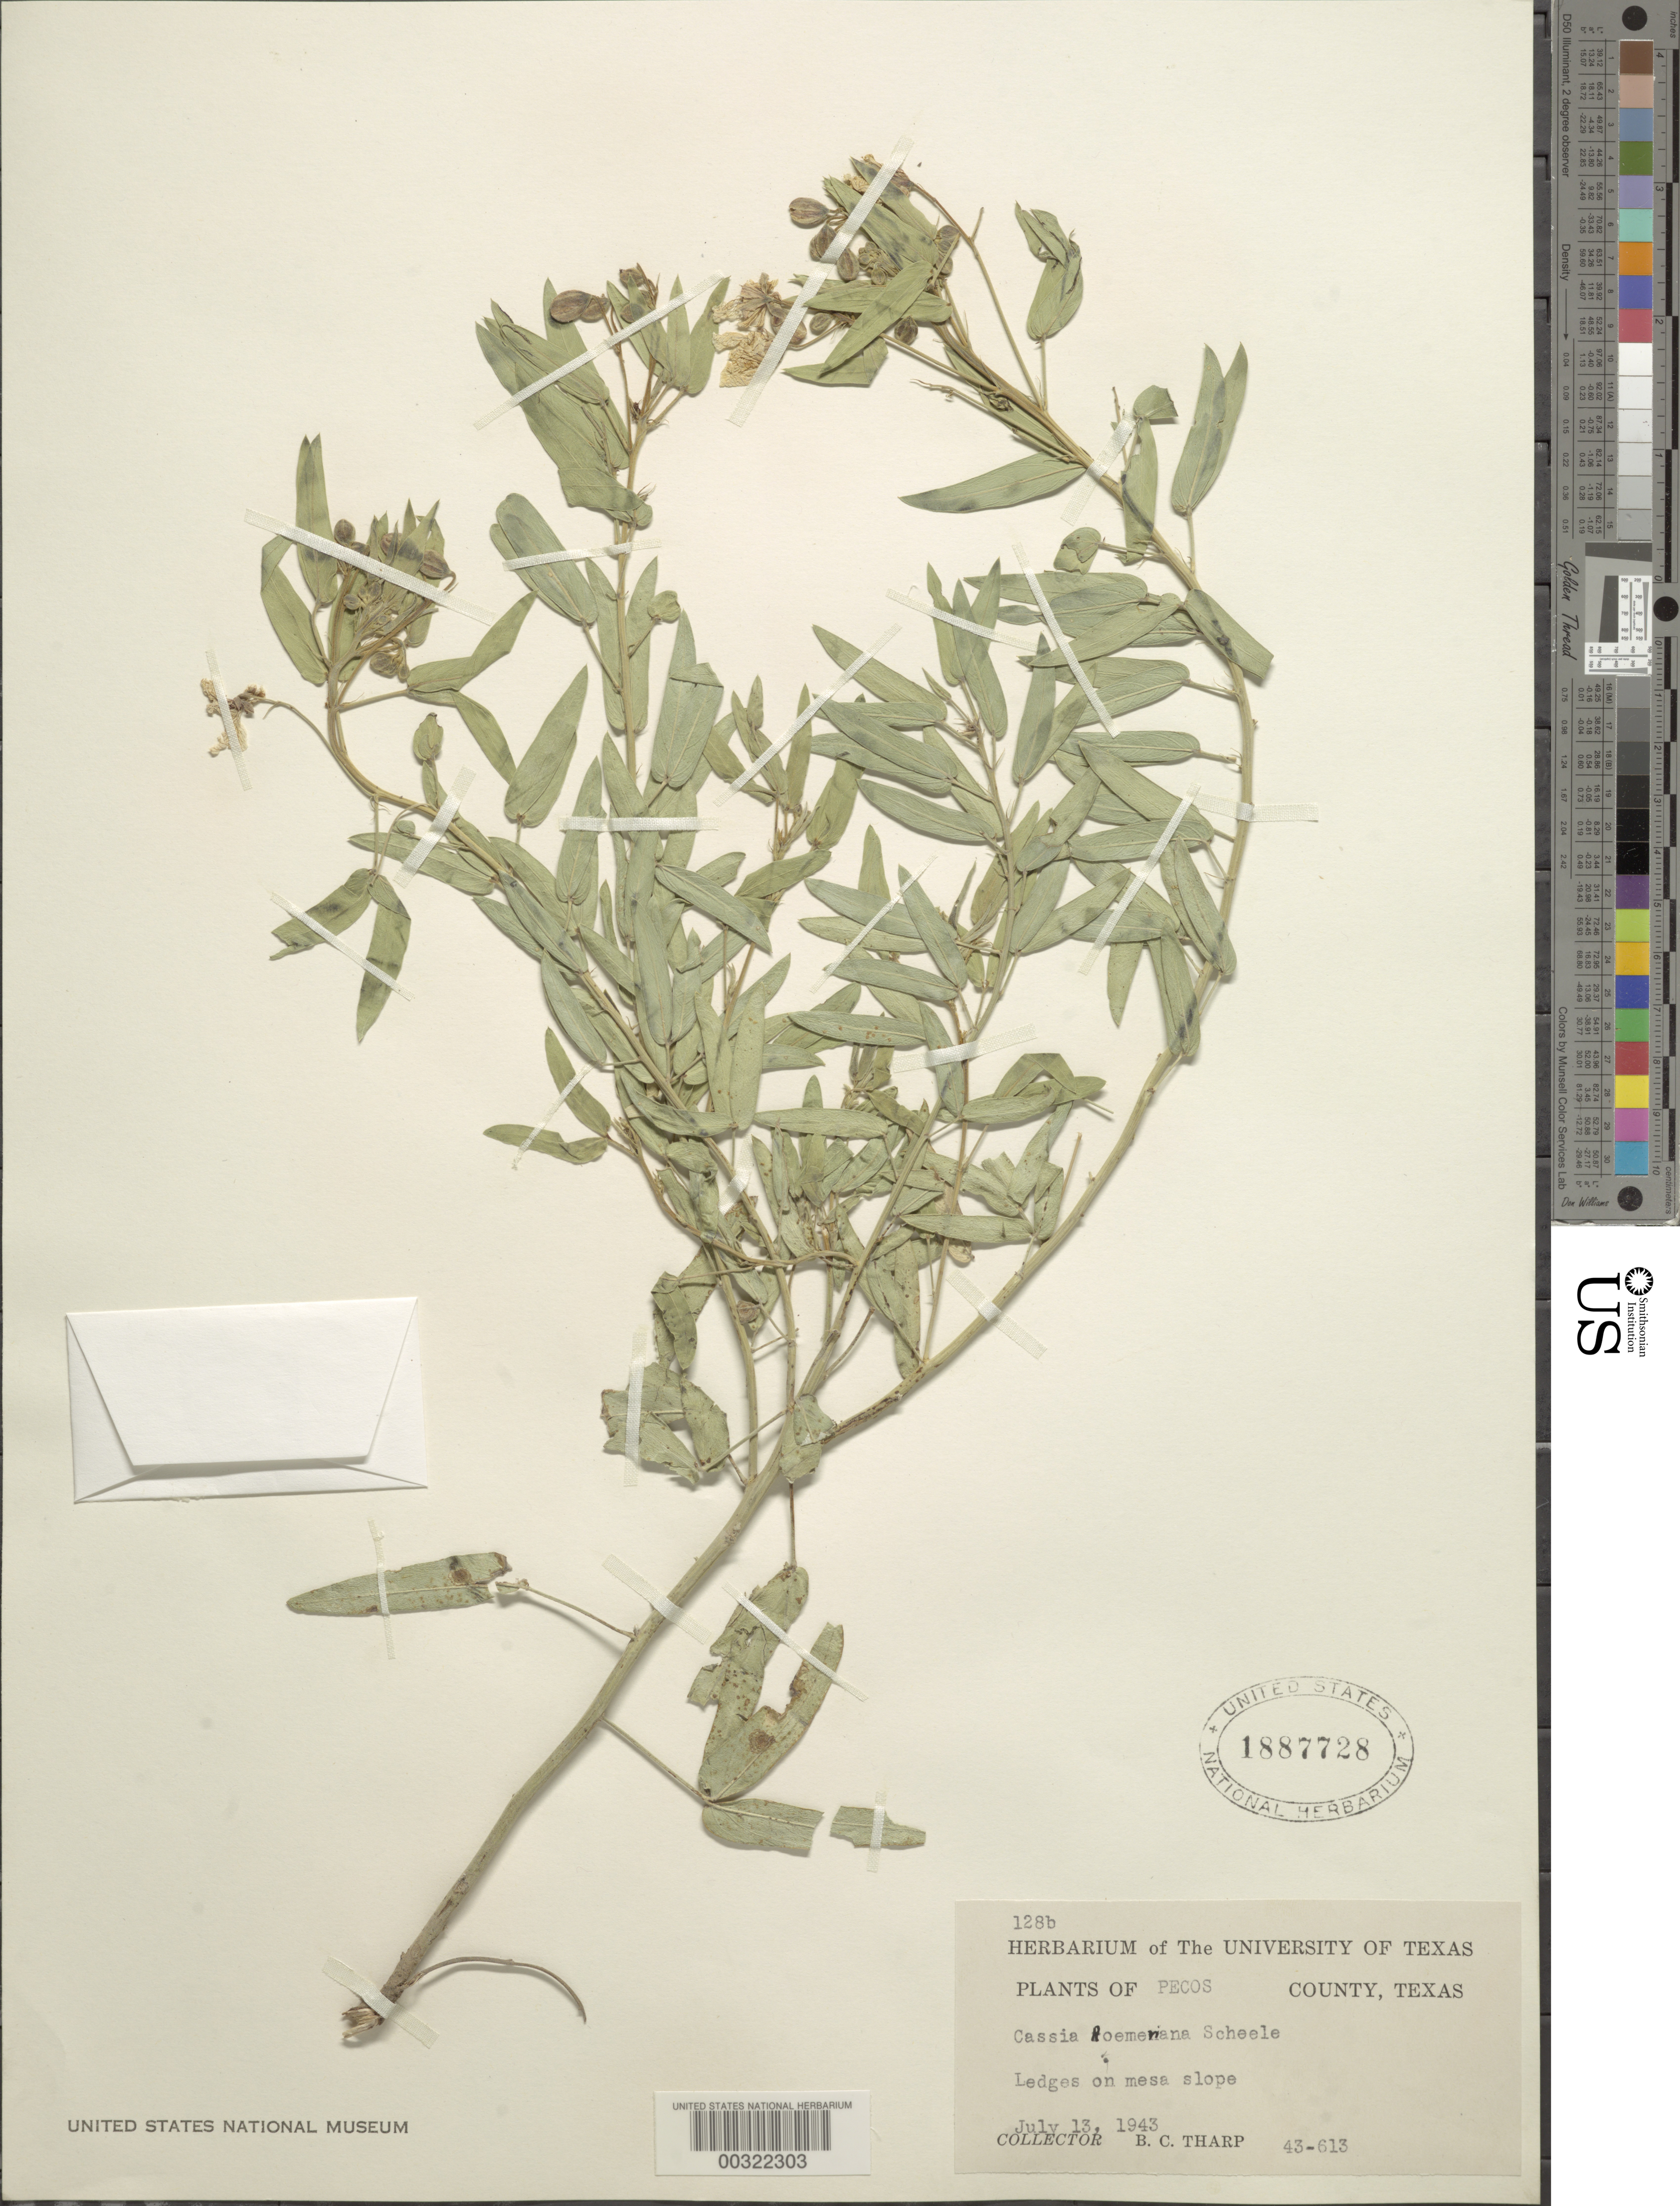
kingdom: Plantae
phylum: Tracheophyta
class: Magnoliopsida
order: Fabales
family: Fabaceae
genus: Senna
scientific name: Senna roemeriana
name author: (Scheele) H.S. Irwin & Barneby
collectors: B. C. Tharp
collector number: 43-613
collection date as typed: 13 Jul 1943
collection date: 1943-07-13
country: United States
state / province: Texas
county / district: Pecos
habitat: Ledges on mesa slope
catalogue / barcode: US 1887728